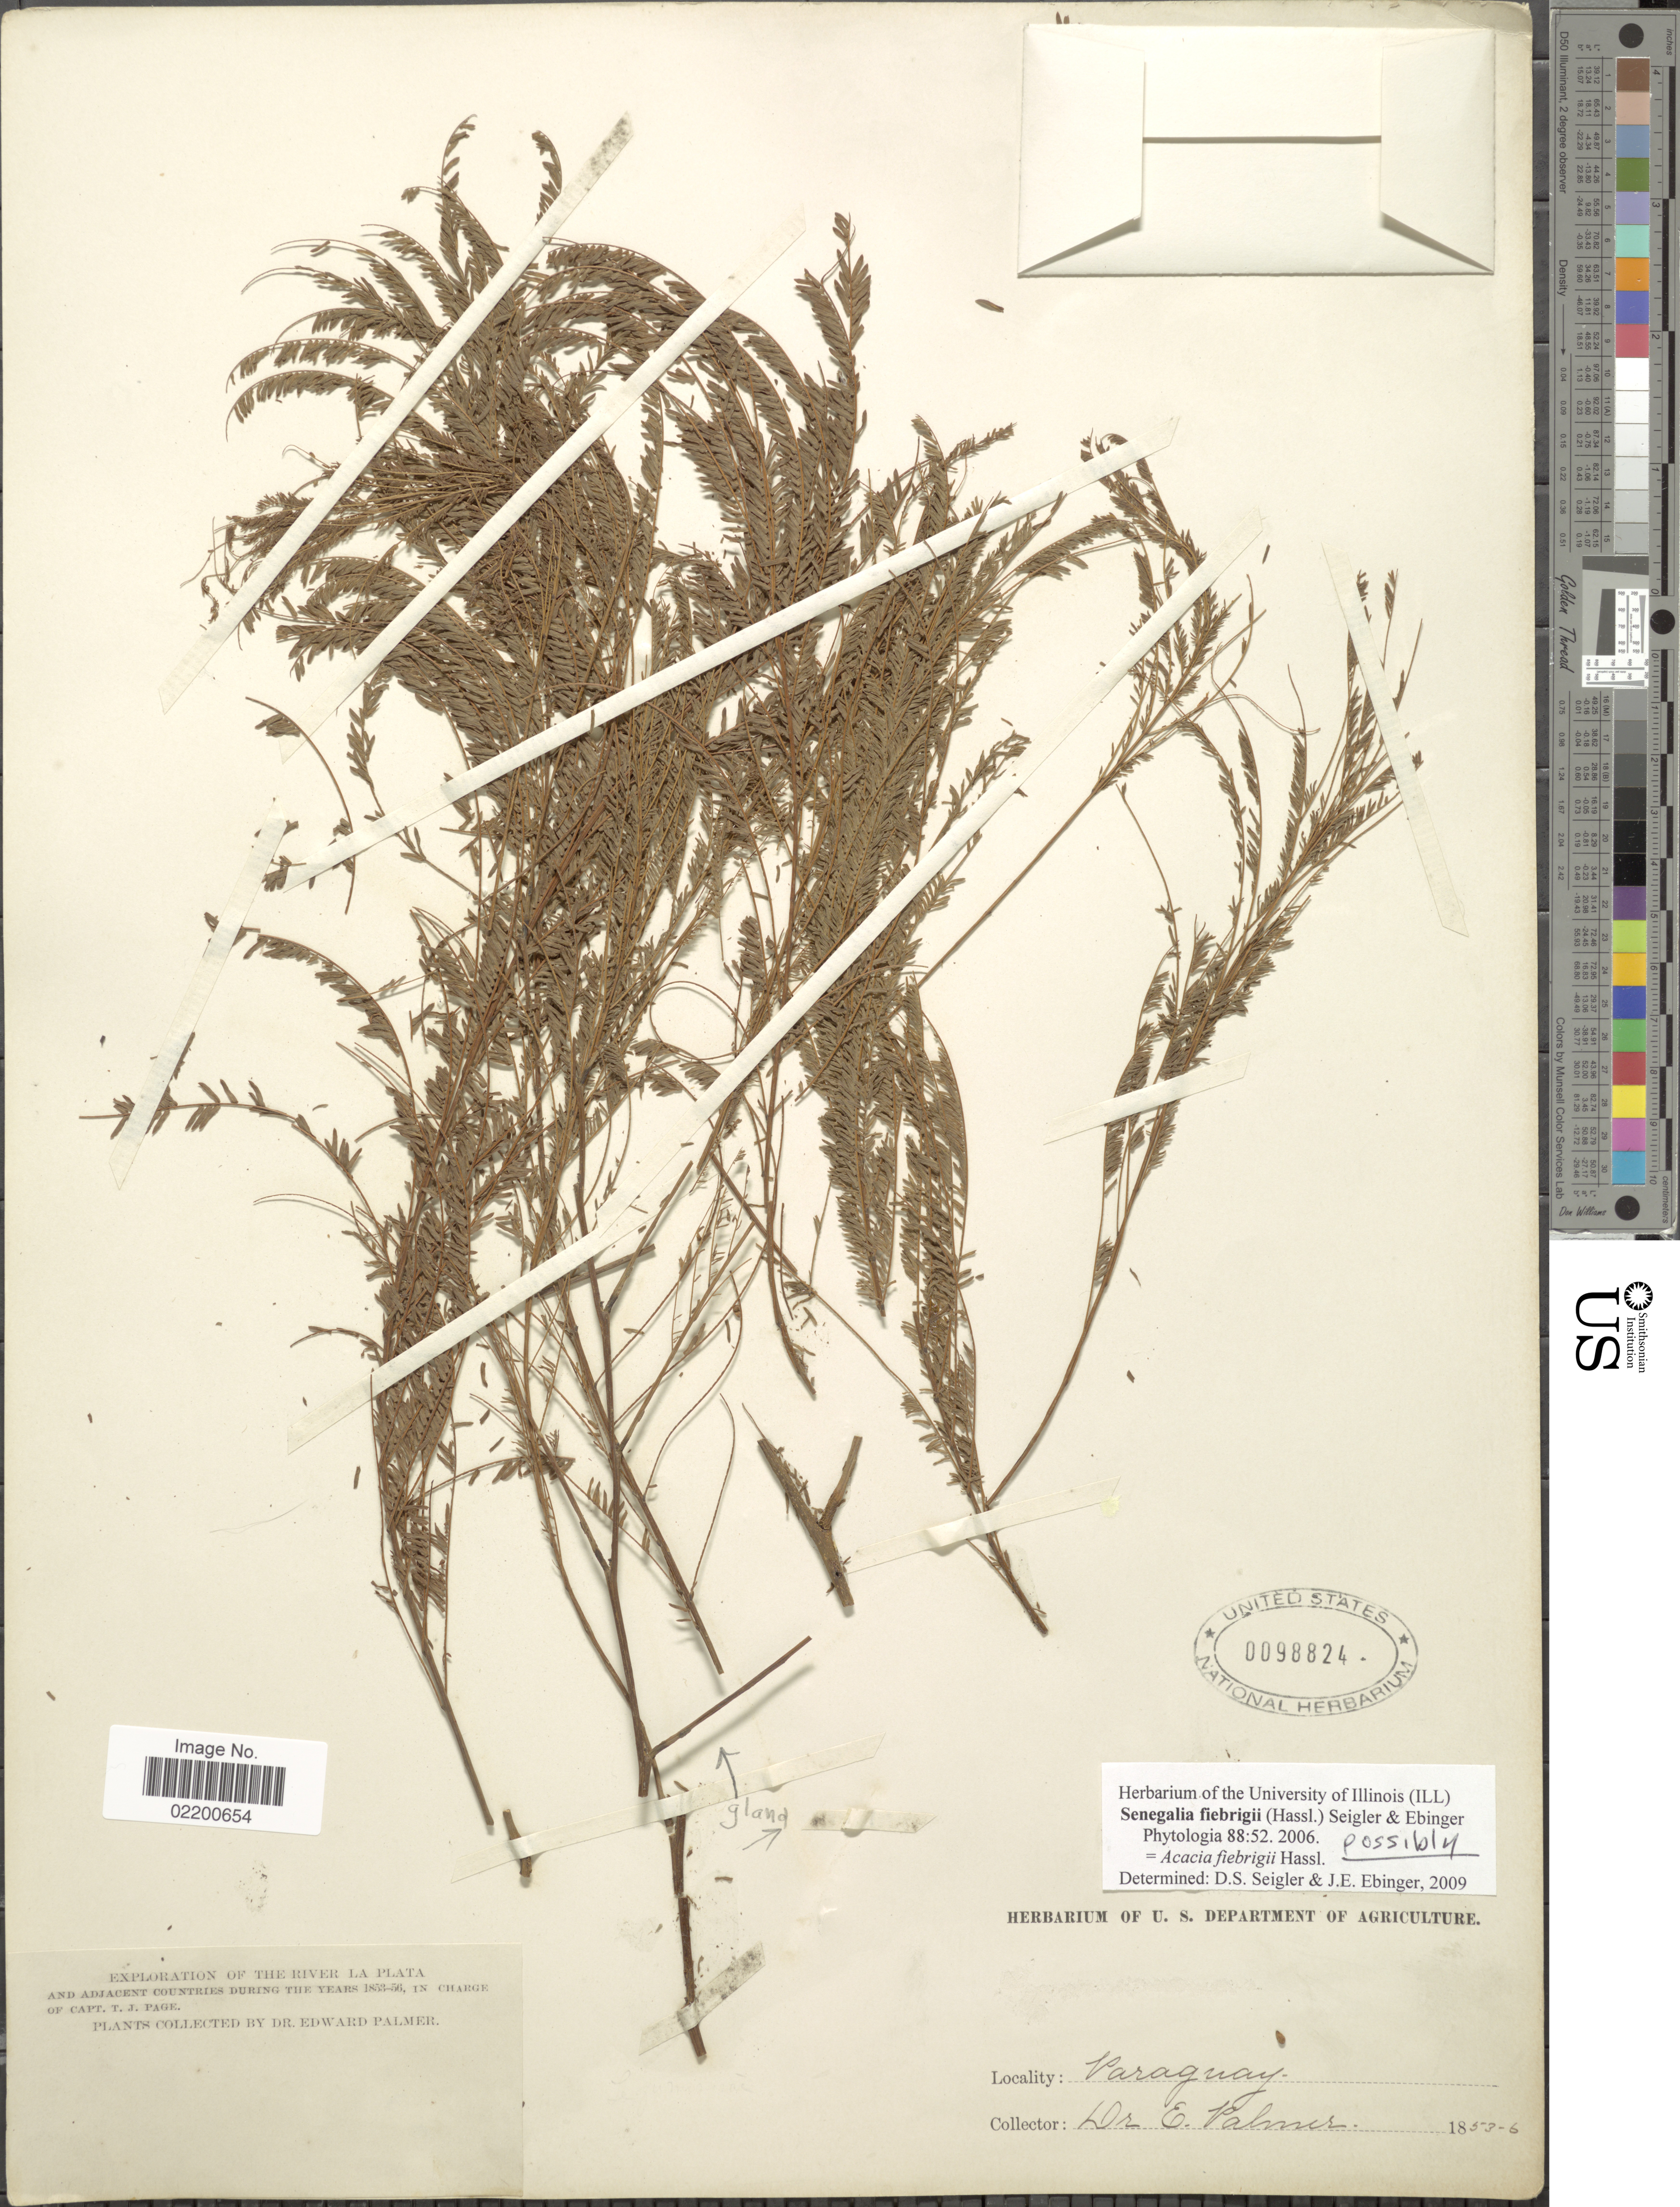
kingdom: Plantae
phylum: Tracheophyta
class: Magnoliopsida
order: Fabales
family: Fabaceae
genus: Senegalia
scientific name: Senegalia fiebrigii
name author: (Hassl.) Seigler & Ebinger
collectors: E. Palmer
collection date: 1853-06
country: Paraguay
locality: The River La Plata and adjacent countries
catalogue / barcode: US 98824